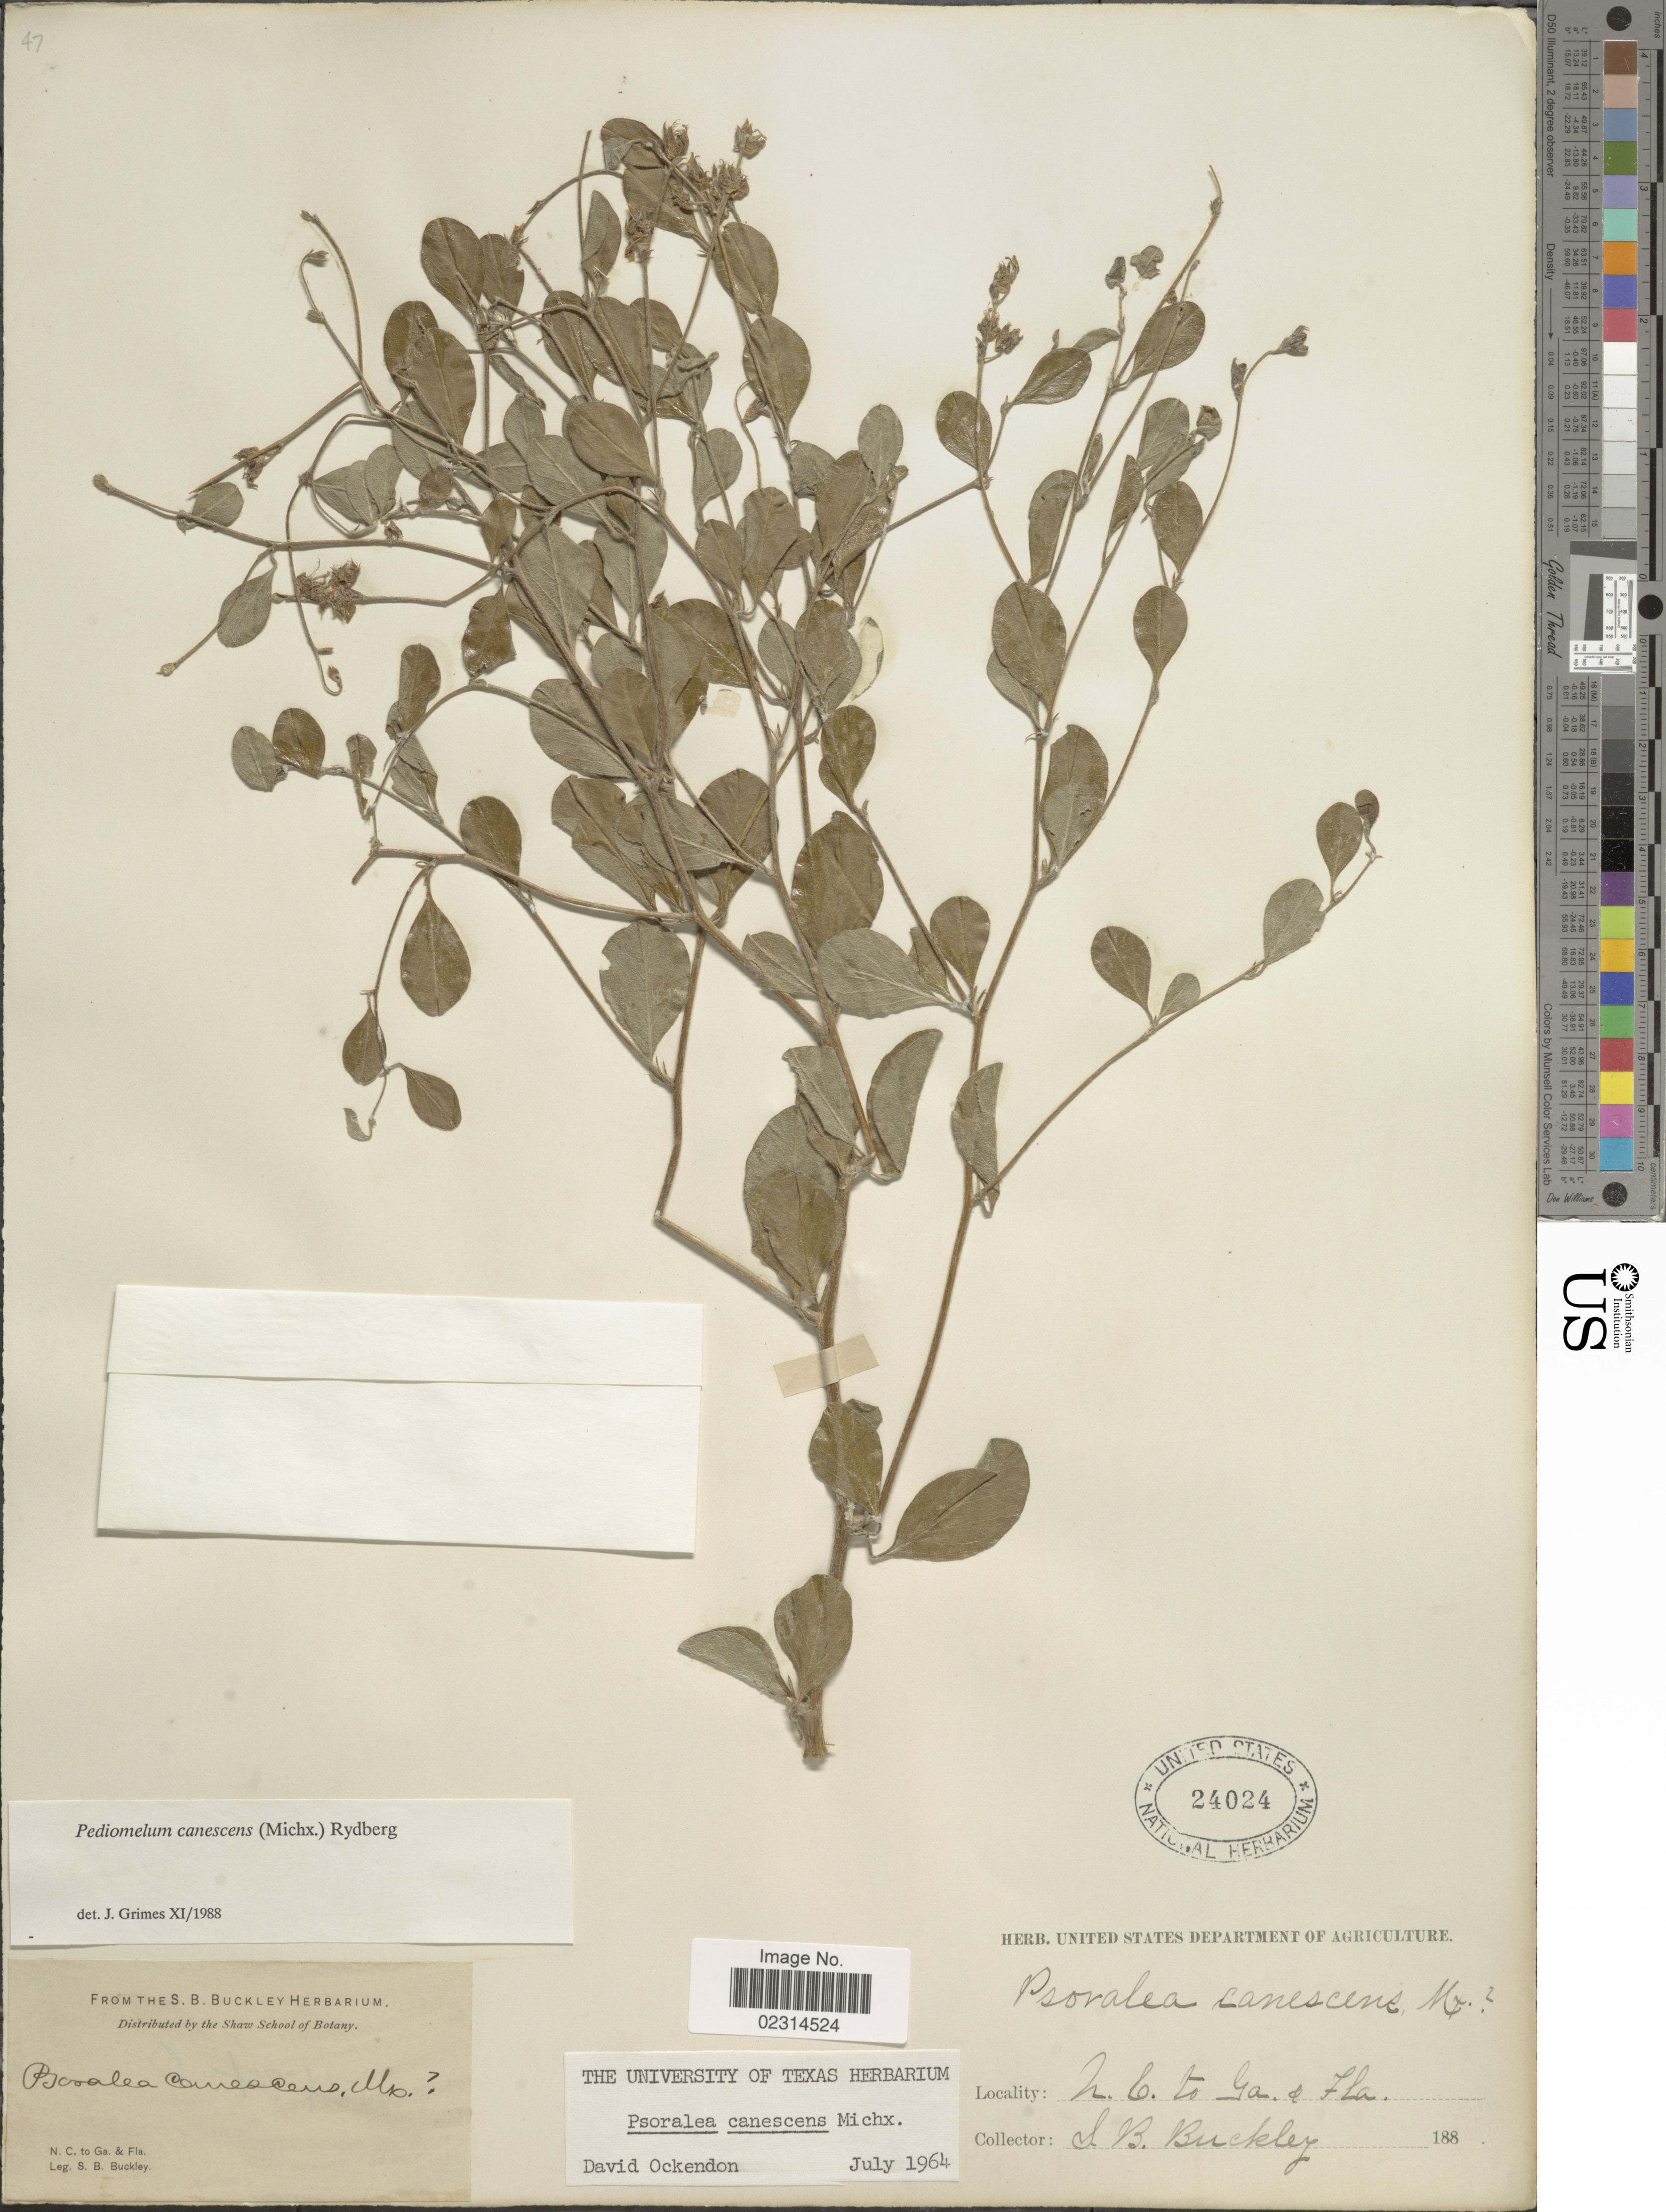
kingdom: Plantae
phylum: Tracheophyta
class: Magnoliopsida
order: Fabales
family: Fabaceae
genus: Pediomelum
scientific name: Pediomelum canescens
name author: (Michx.) Rydb.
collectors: S. B. Buckley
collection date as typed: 188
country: United States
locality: N. C. to Ga & Fla.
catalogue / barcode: US 24024